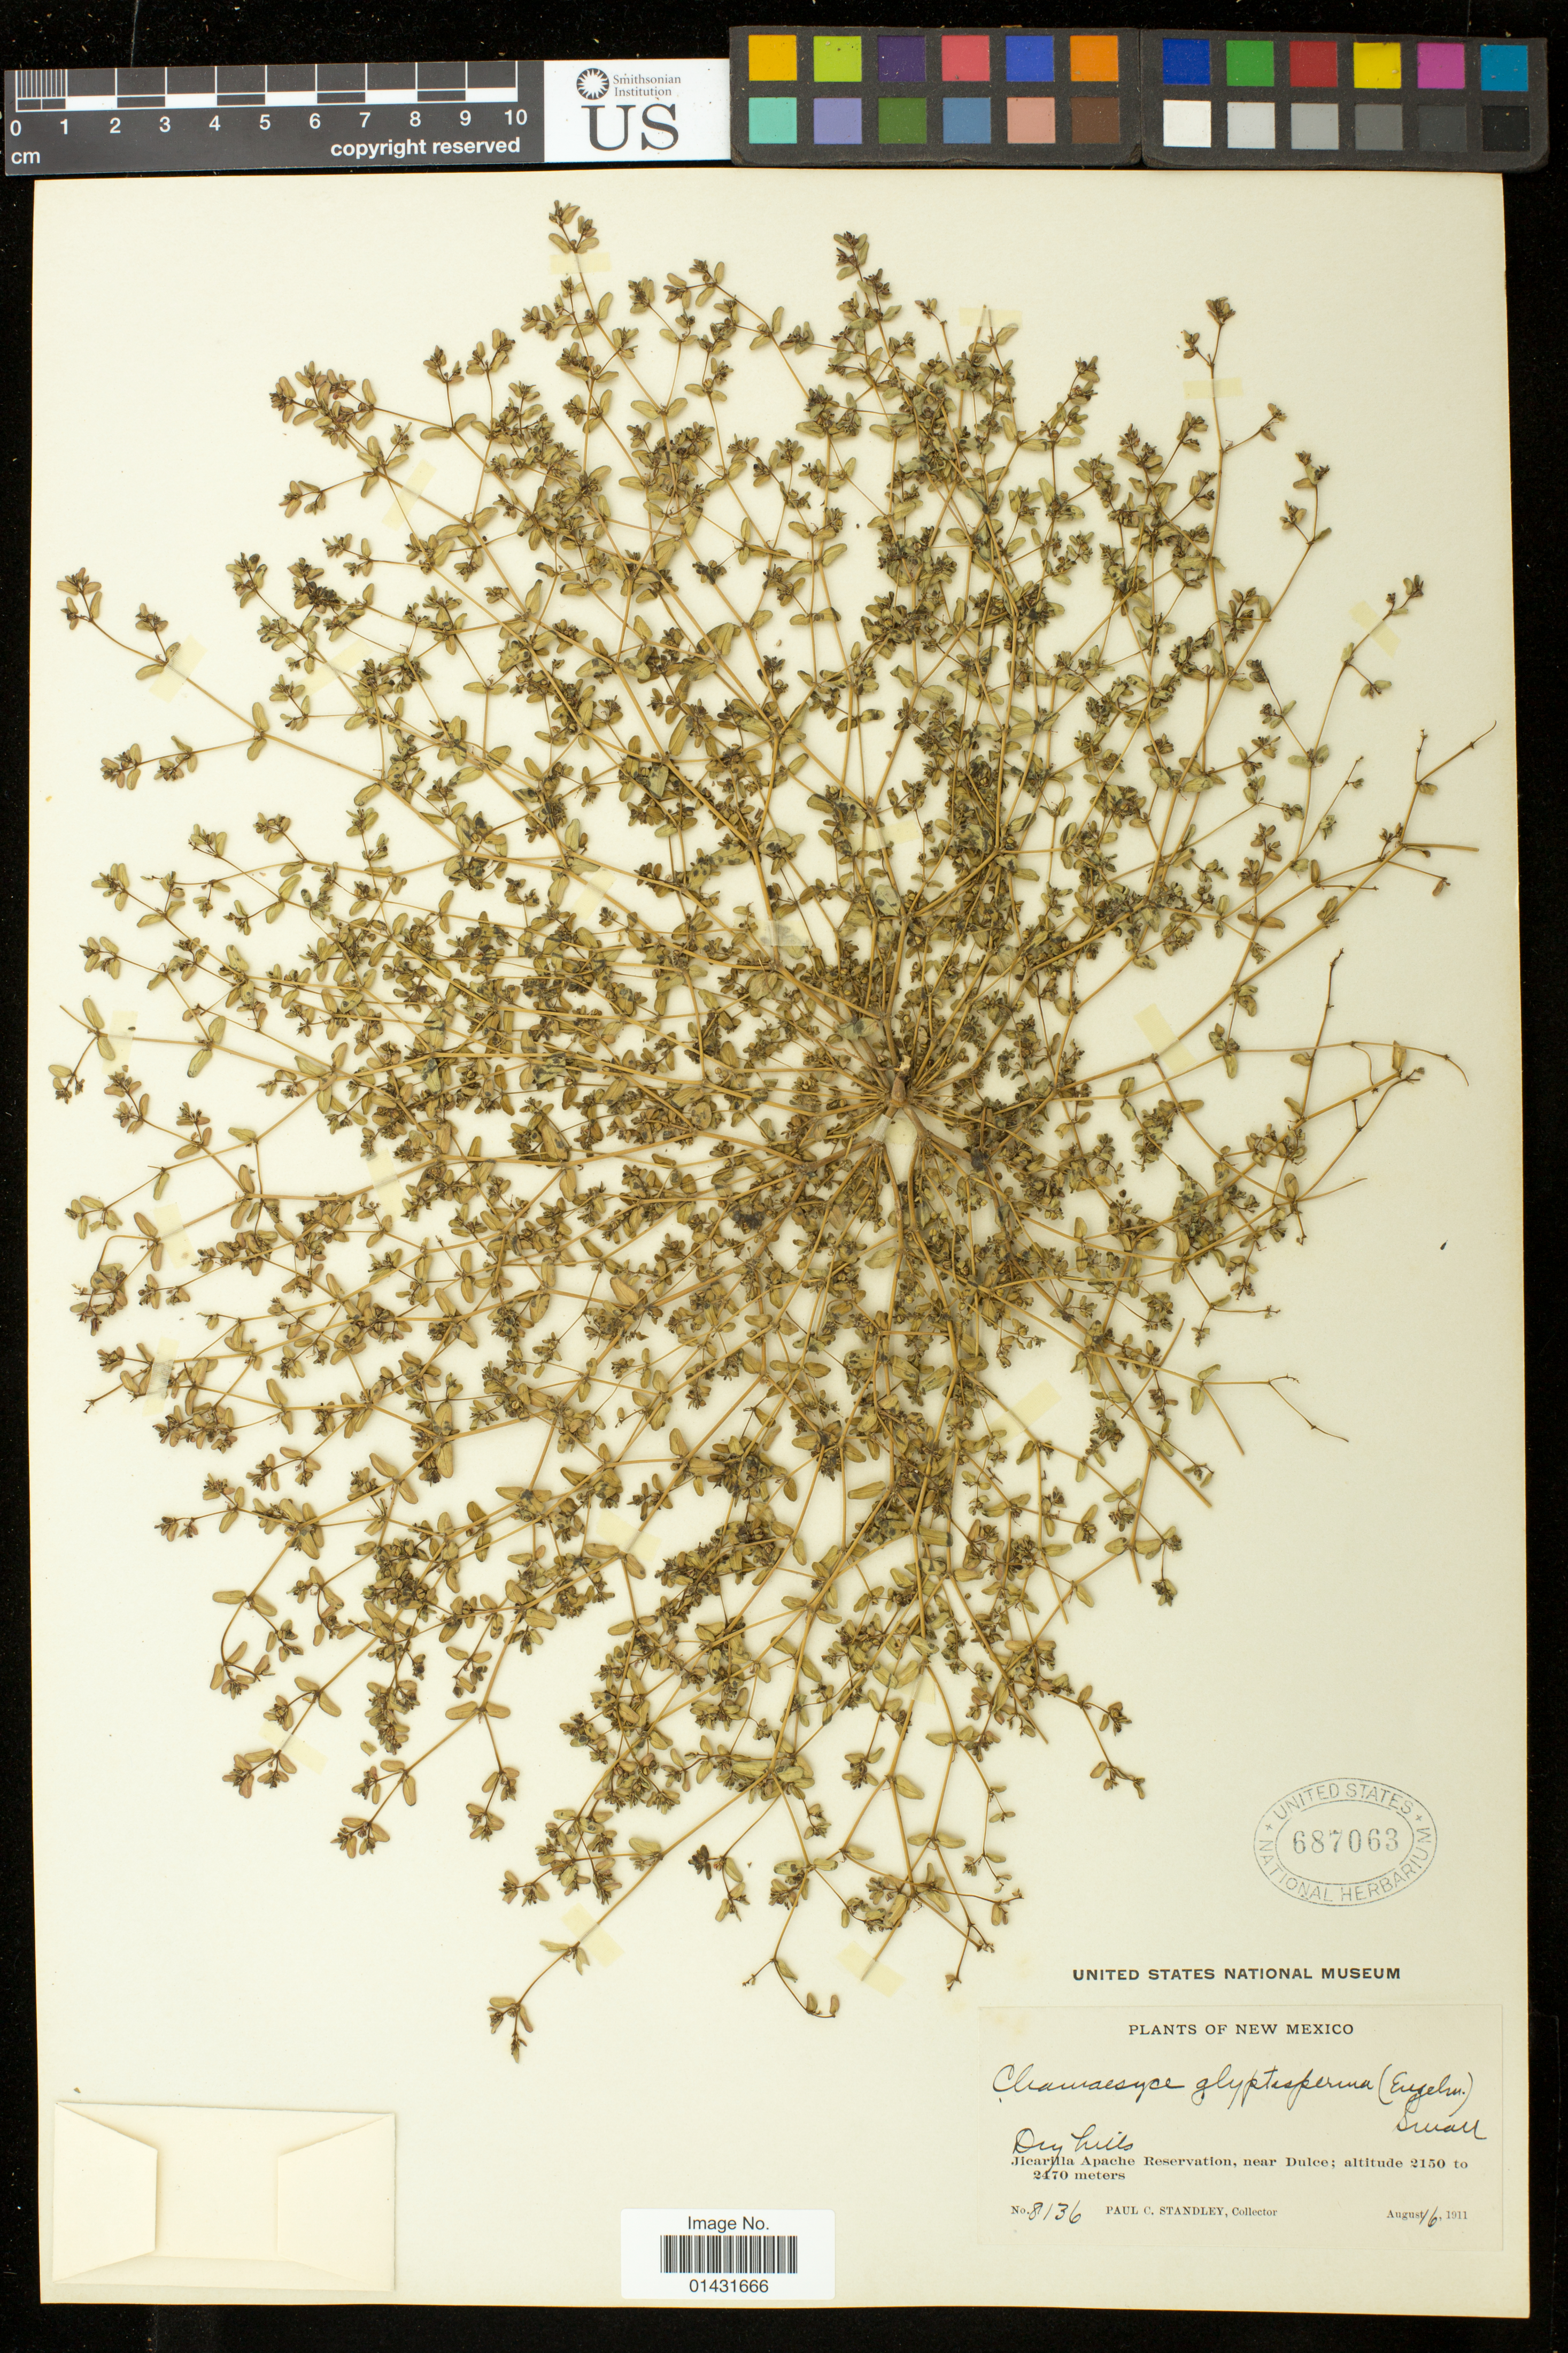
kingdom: Plantae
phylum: Tracheophyta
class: Magnoliopsida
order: Malpighiales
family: Euphorbiaceae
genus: Euphorbia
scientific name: Euphorbia glyptosperma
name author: Engelm.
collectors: P. C. Standley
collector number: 8136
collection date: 1911-08-16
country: United States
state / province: New Mexico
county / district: Rio Arriba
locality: Jicarilla Apache Reservation, near Dulce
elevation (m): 2150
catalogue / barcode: US 687063